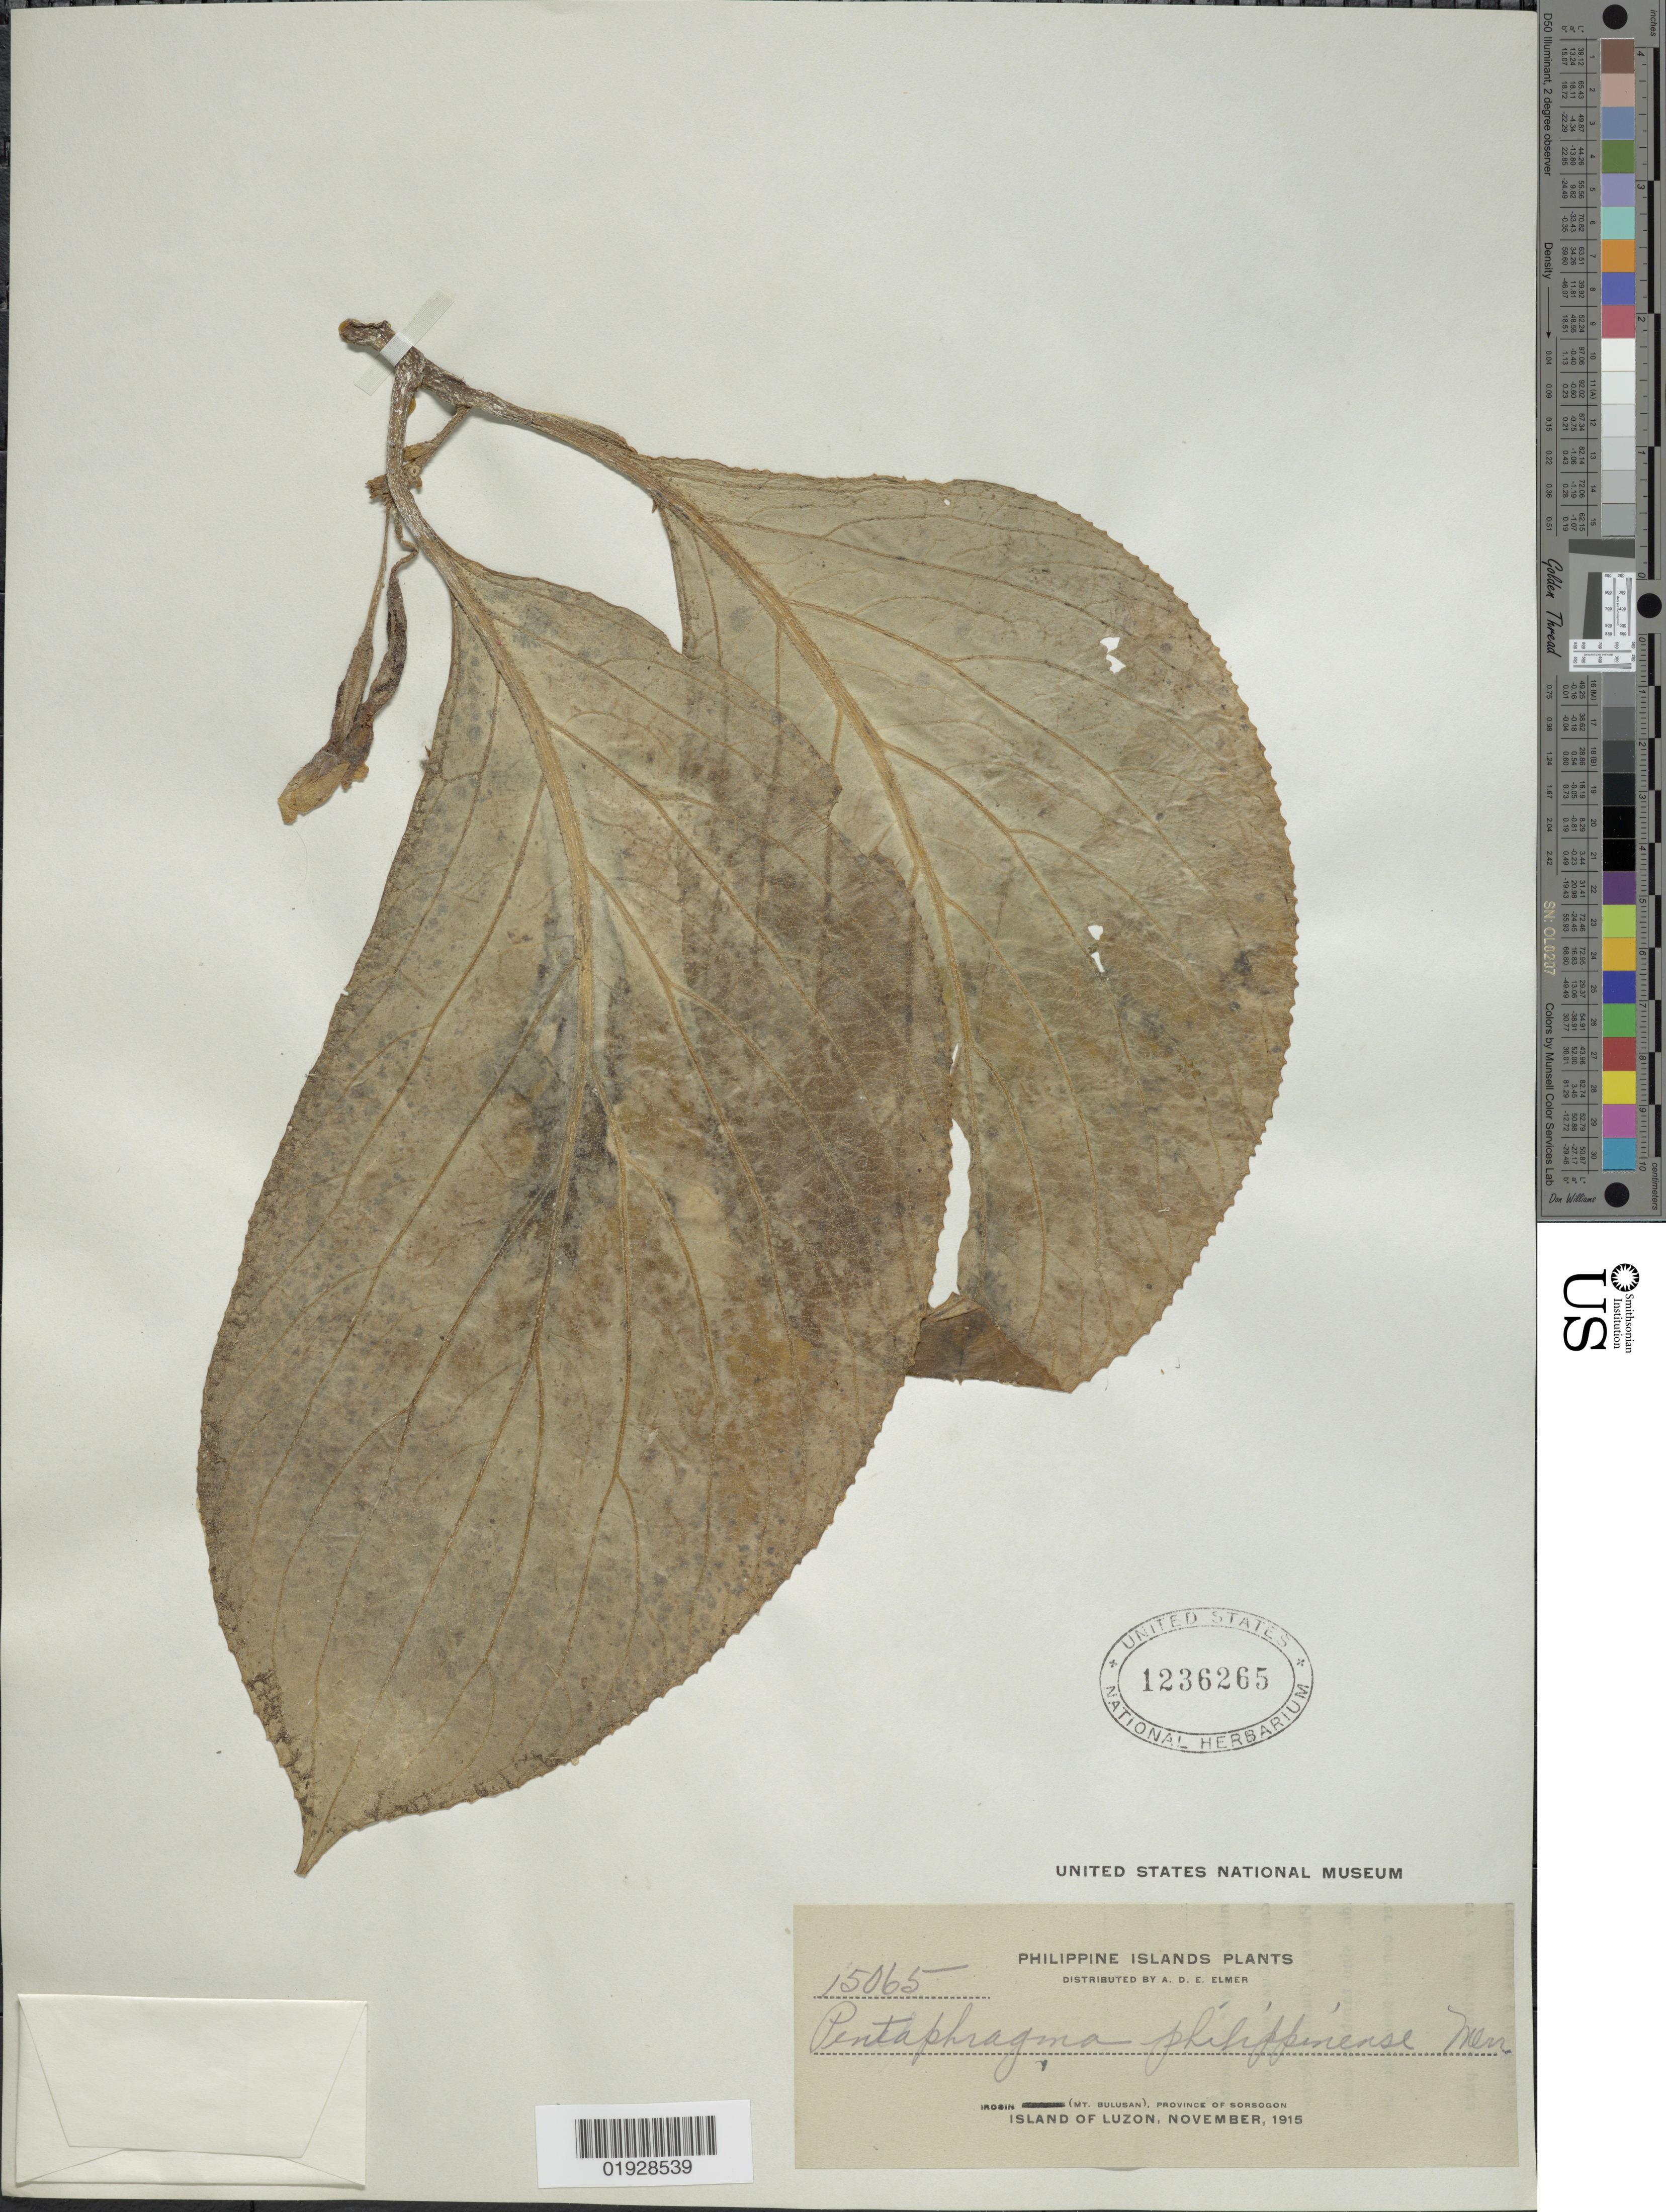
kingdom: Plantae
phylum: Tracheophyta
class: Magnoliopsida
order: Asterales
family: Pentaphragmataceae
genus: Pentaphragma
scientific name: Pentaphragma philippinensis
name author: Merr.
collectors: A. D. E. Elmer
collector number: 15065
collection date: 1915-11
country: Philippines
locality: Irosin (Mt. Bulusan), Province of Sorsogon. Island of Luzon.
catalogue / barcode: US 1236265